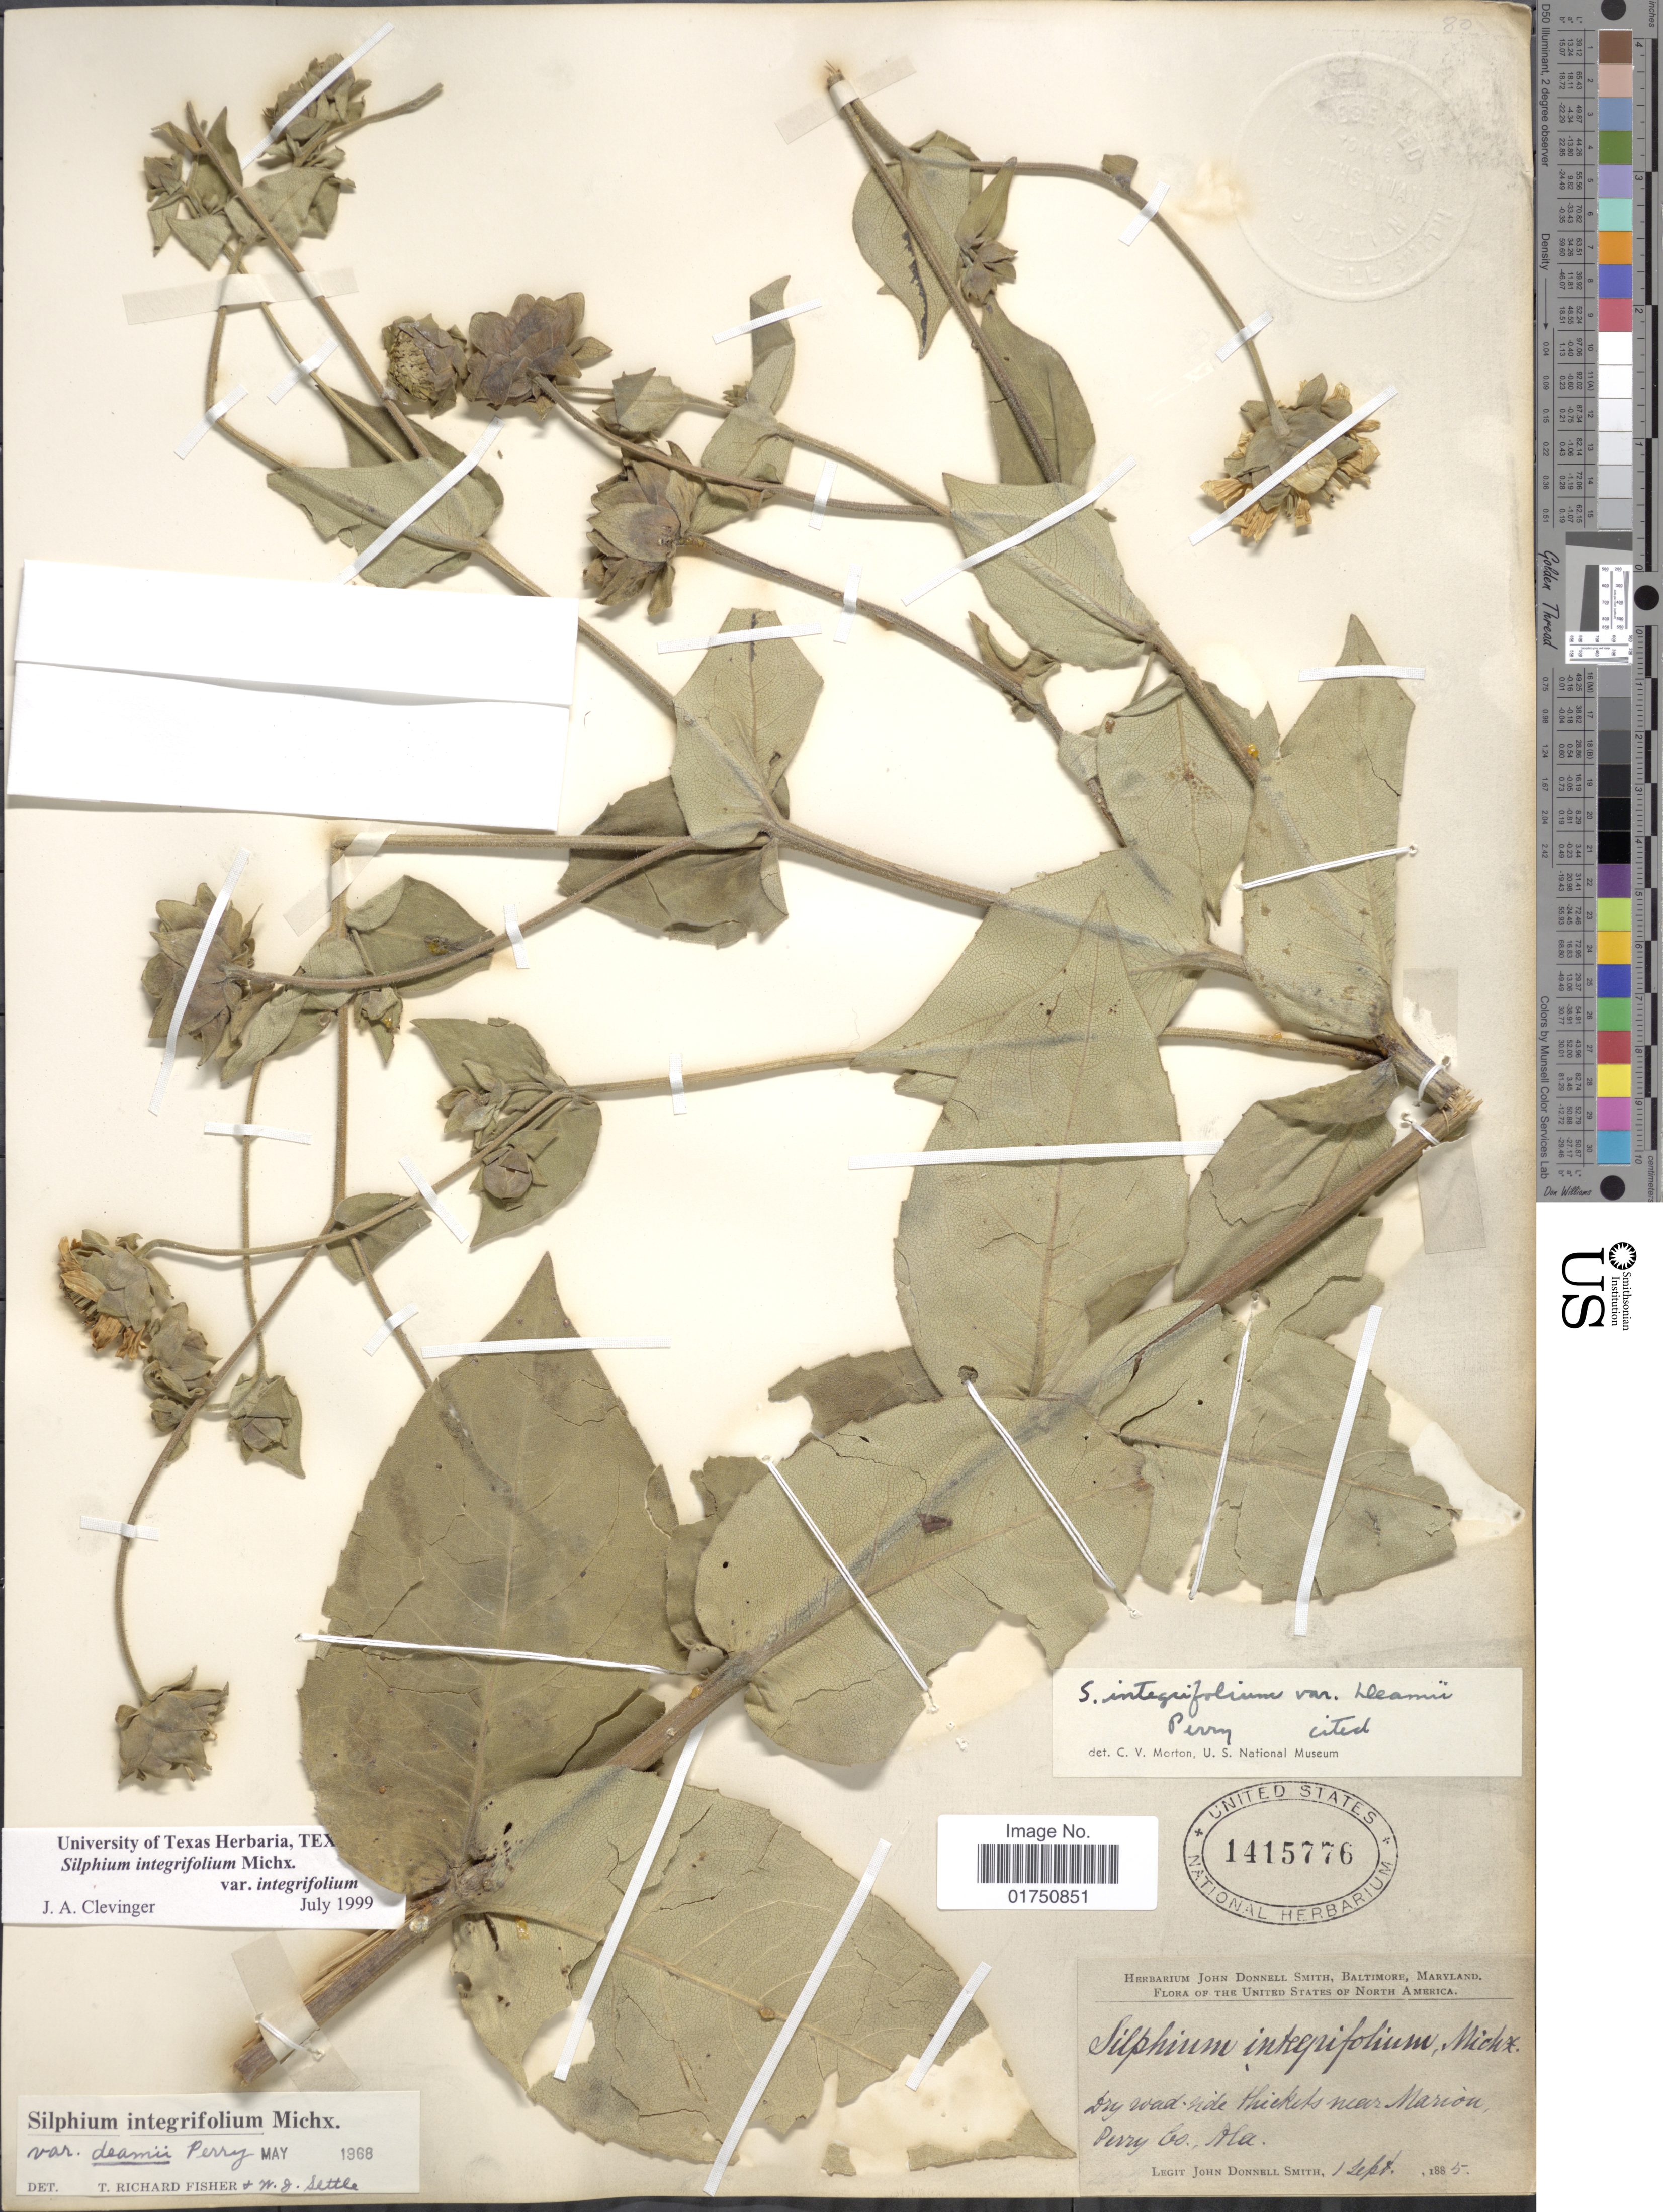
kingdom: Plantae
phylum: Tracheophyta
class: Magnoliopsida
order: Asterales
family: Asteraceae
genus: Silphium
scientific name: Silphium integrifolium var. integrifolium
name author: Michx.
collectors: J. Donnell Smith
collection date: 1885-09-01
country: United States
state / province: Alabama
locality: Dry wad-side thickets near Marion, Perry Co., Ala.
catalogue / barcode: US 1415776